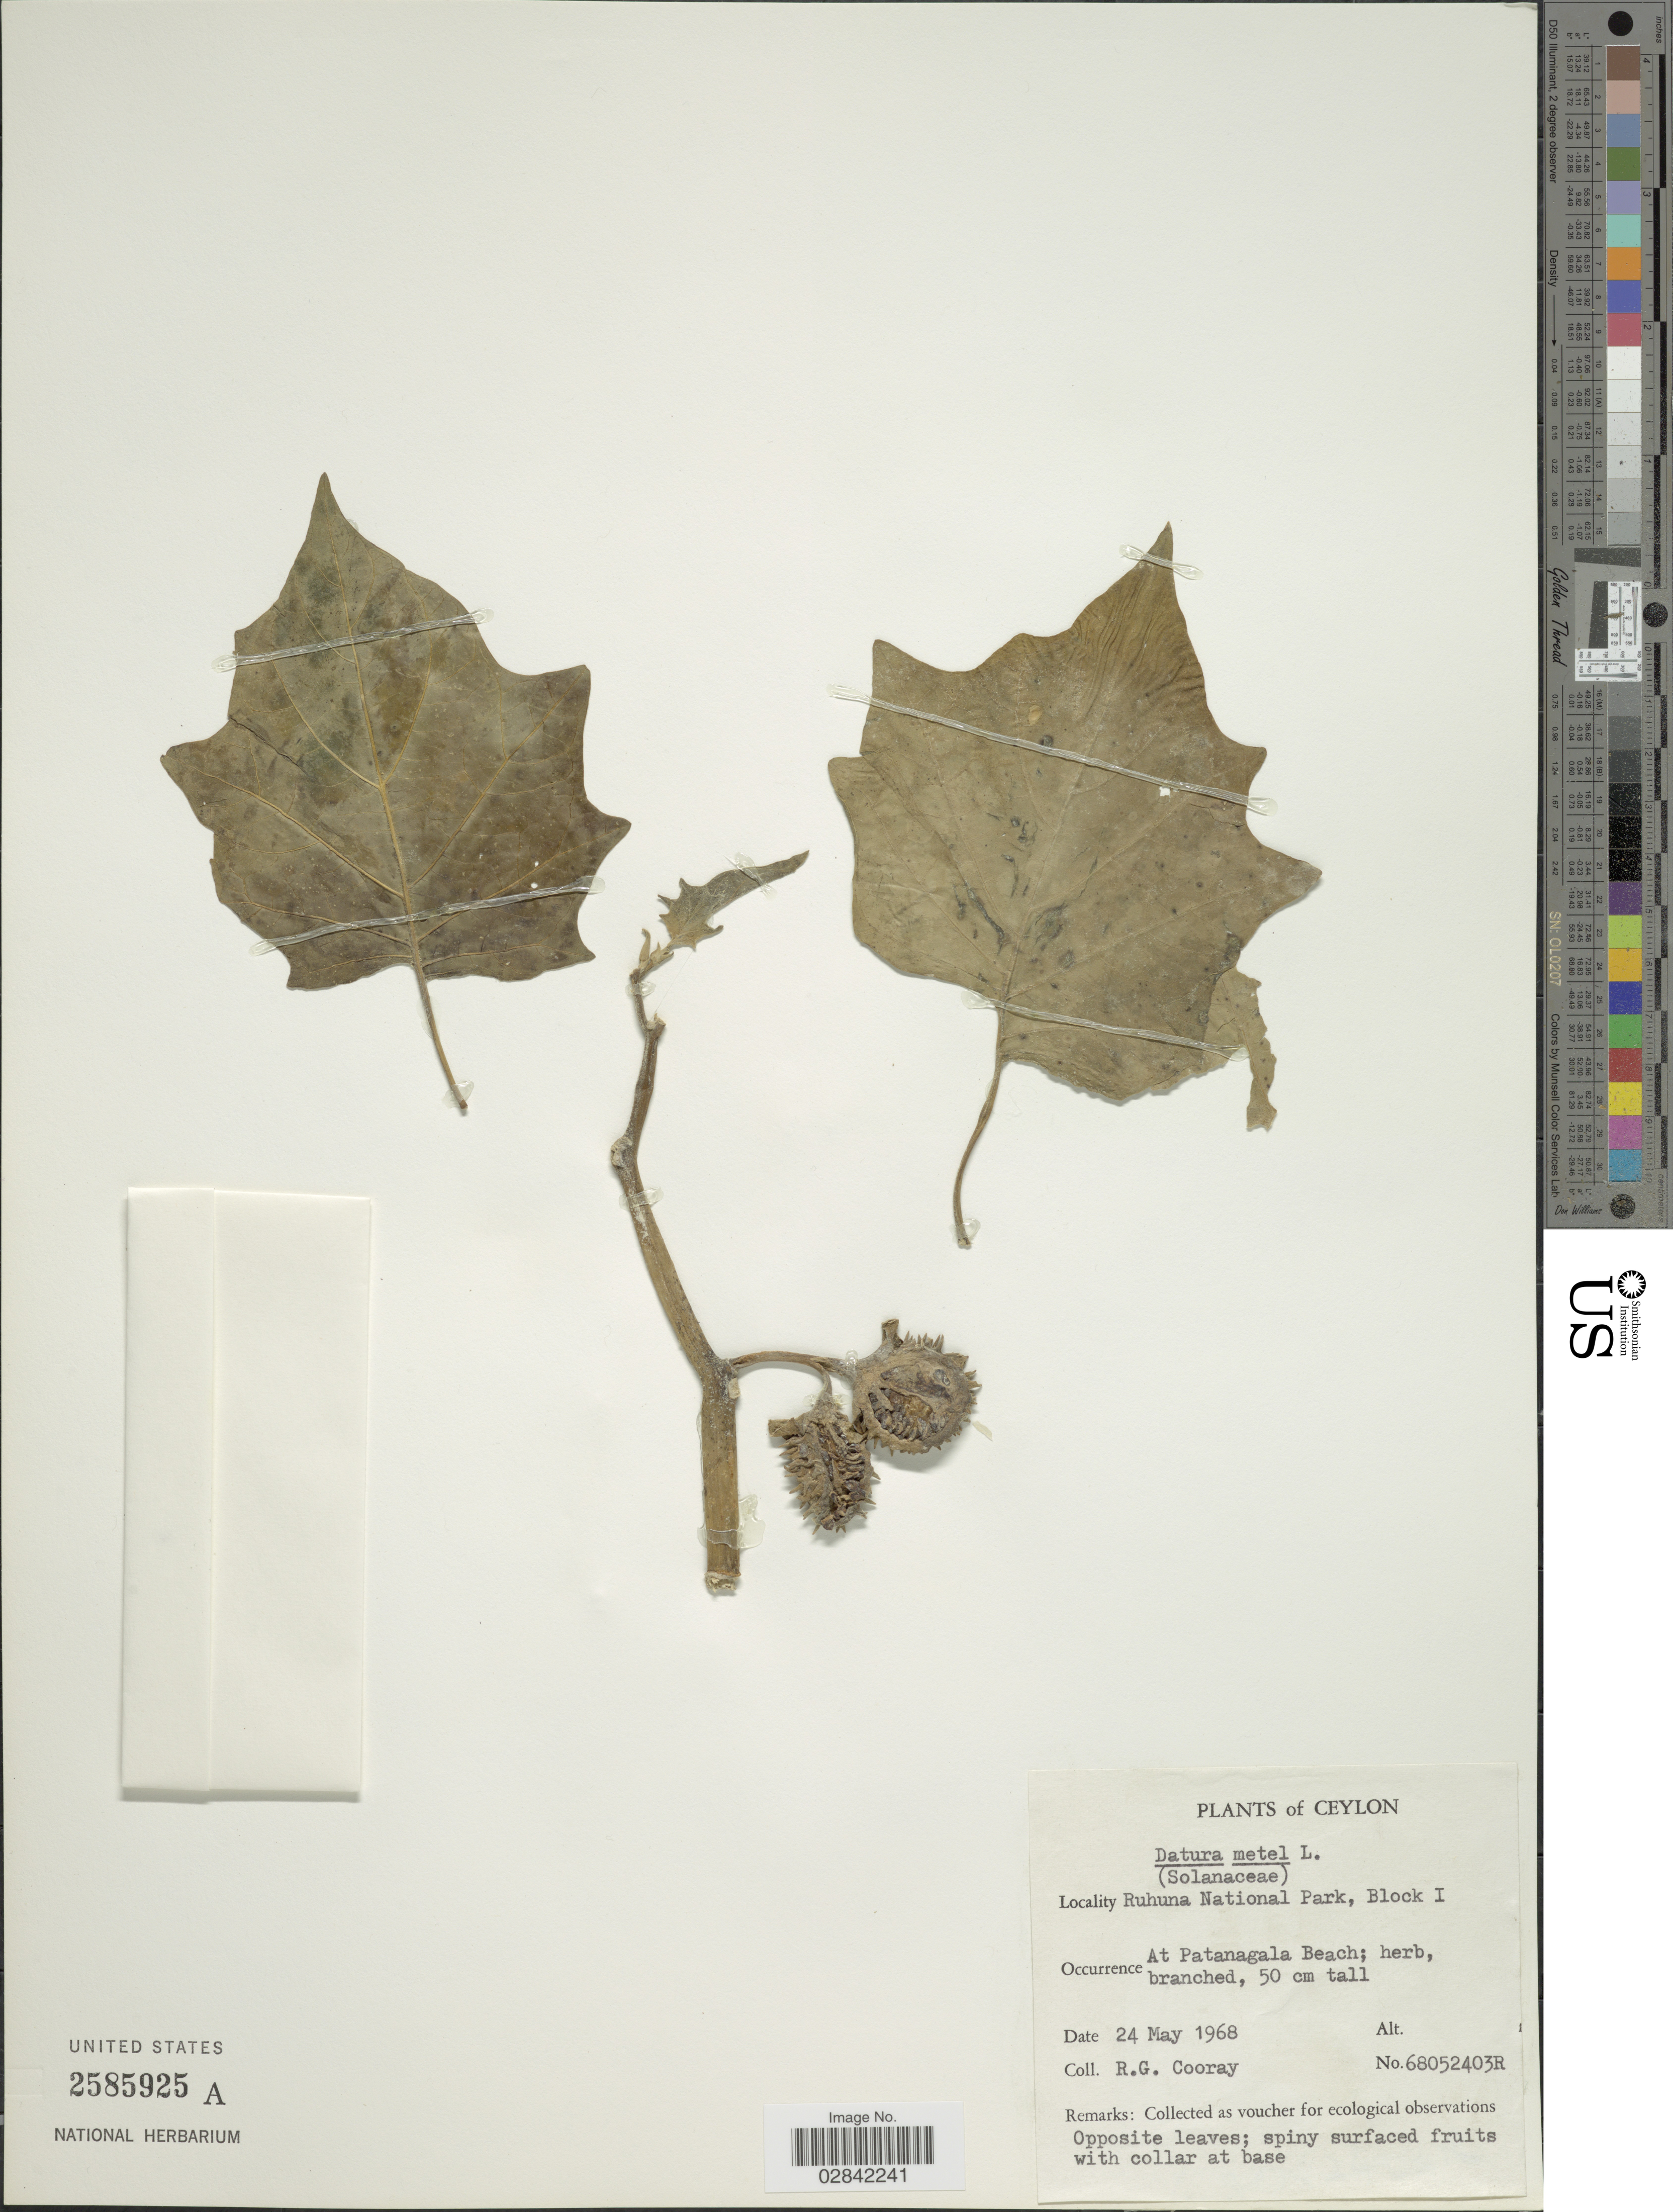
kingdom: Plantae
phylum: Tracheophyta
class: Magnoliopsida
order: Solanales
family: Solanaceae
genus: Datura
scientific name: Datura metel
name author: L.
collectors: R. Cooray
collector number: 68052403R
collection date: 1968-05-24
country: Sri Lanka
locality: Ceylon, Ruhuna National Park, Block I, At Patanagala Beach.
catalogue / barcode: US 2585925A